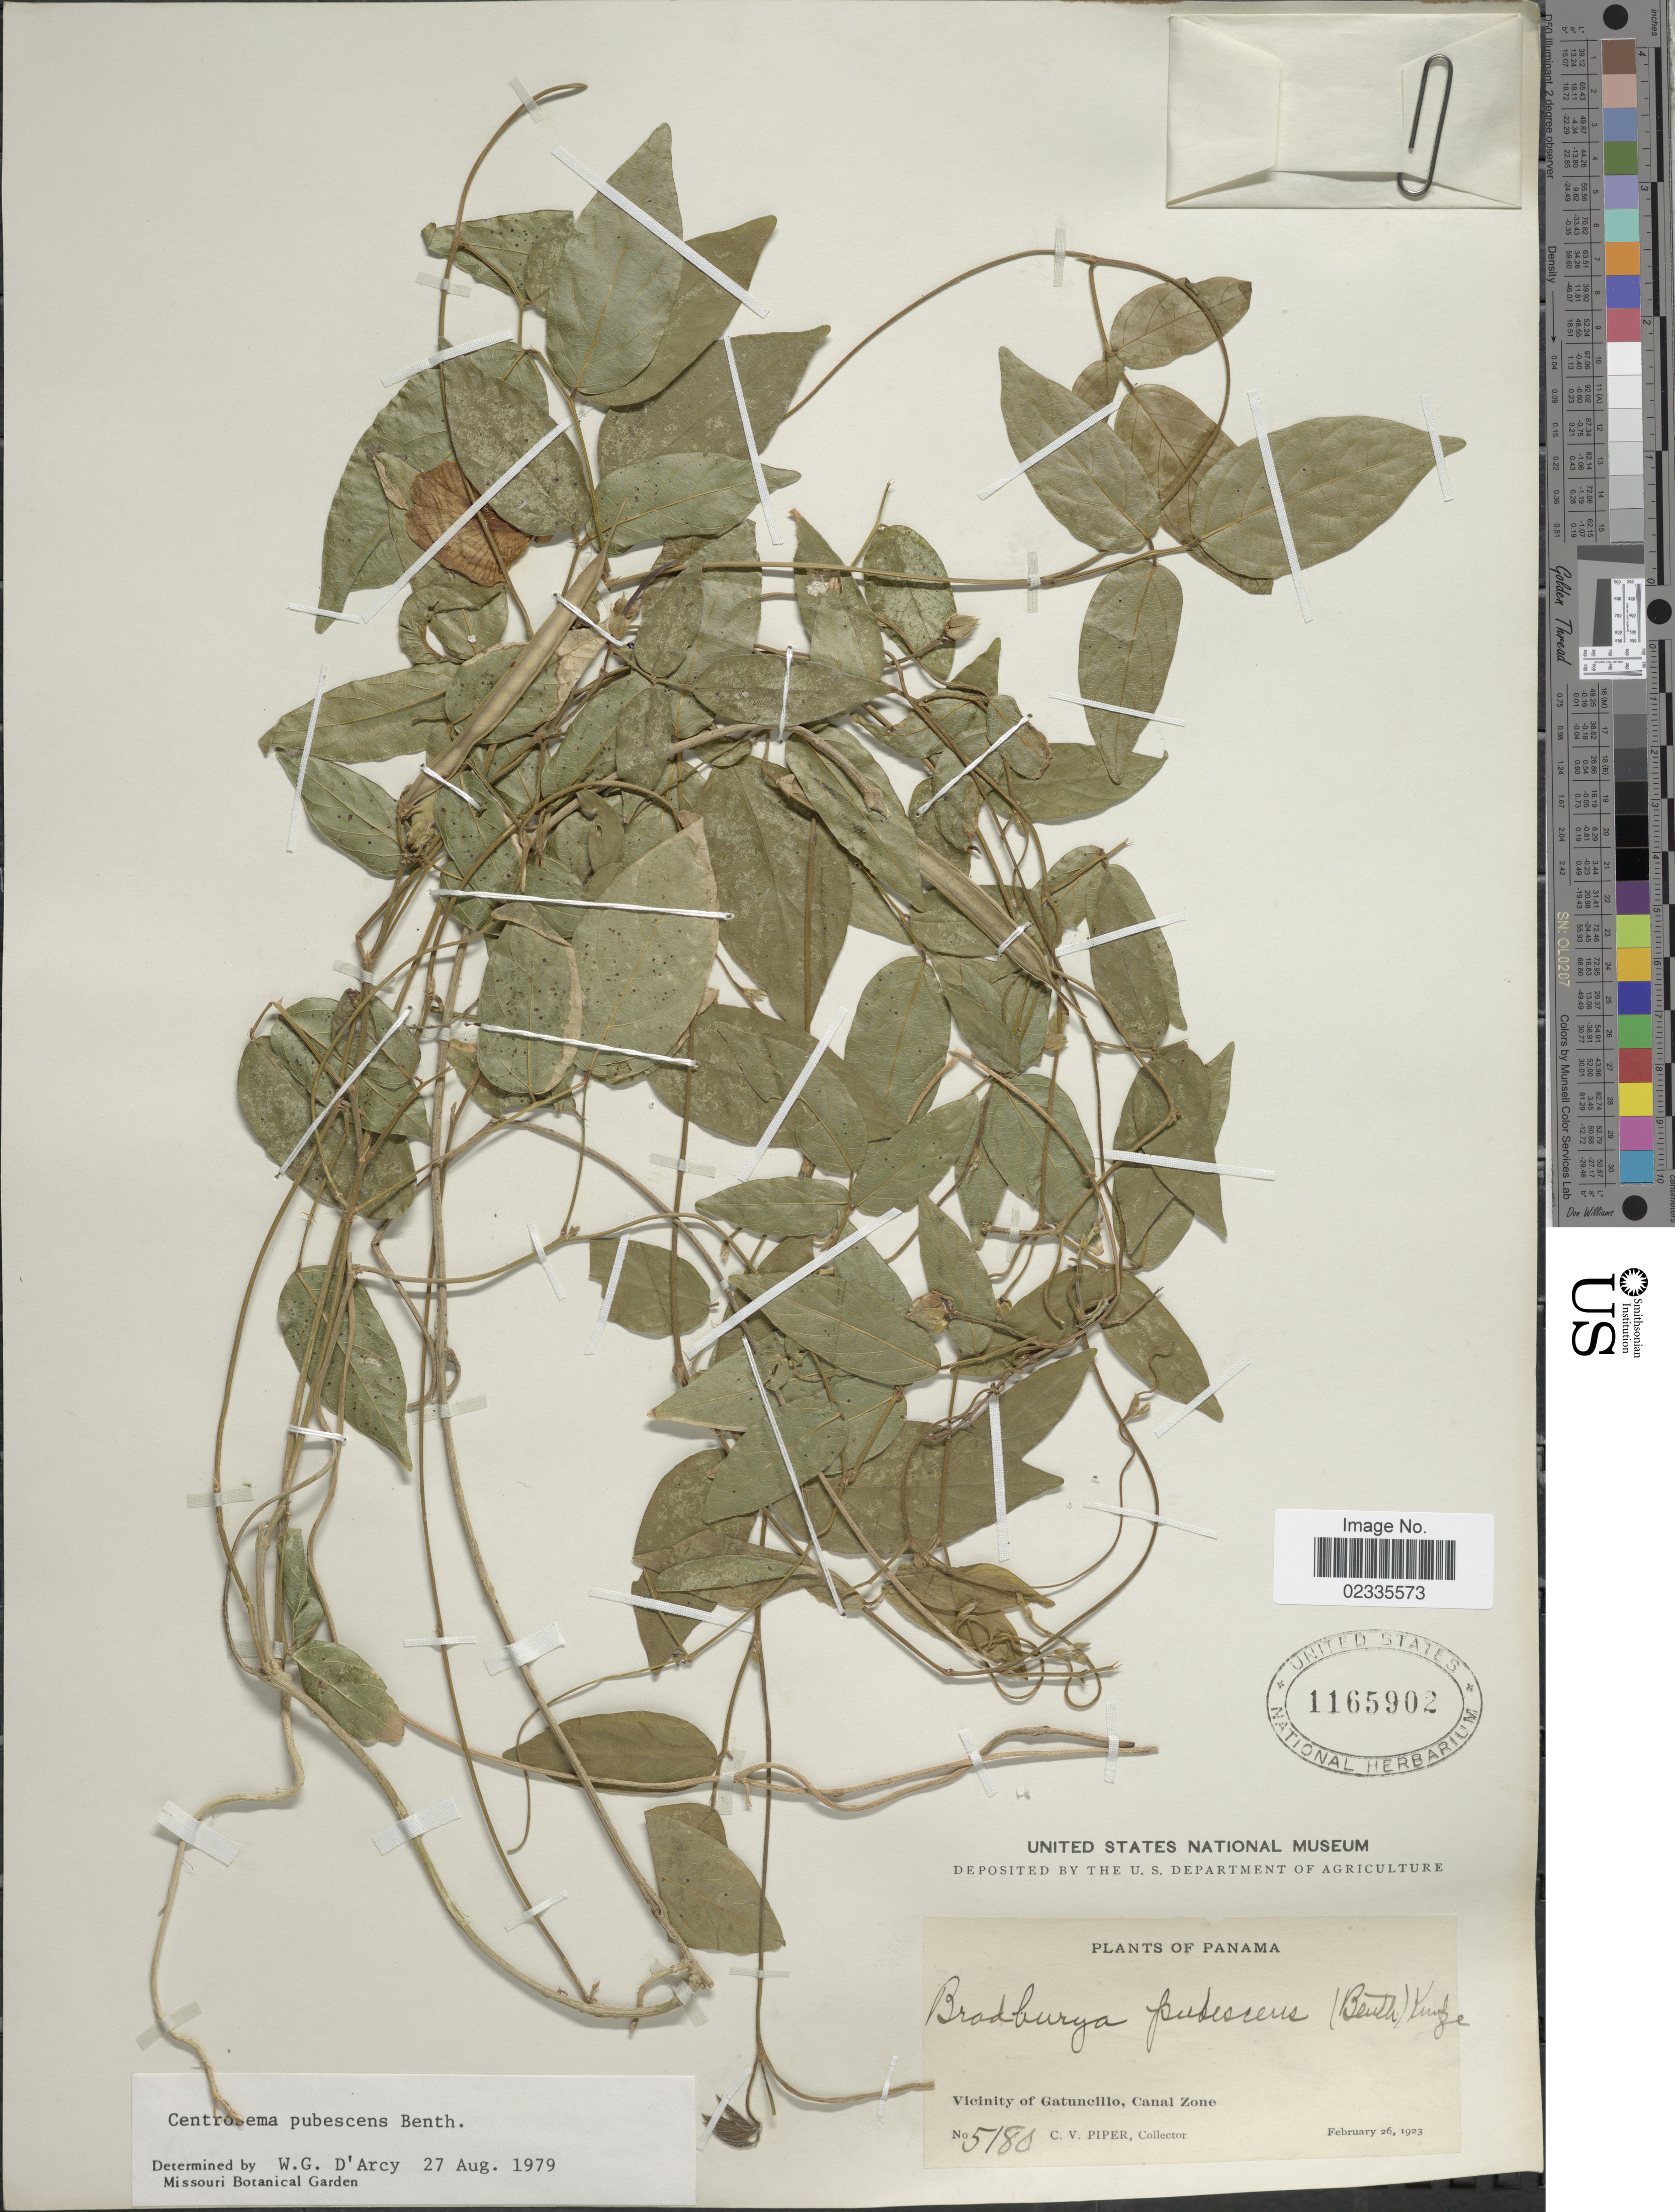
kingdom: Plantae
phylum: Tracheophyta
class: Magnoliopsida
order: Fabales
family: Fabaceae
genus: Centrosema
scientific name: Centrosema pubescens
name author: Benth.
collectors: C. V. Piper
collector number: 5180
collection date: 1923-02-26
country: Panama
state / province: Colón / Panamá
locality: Vicinity of Gatuncillo, Canal Zone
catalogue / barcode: US 1165902